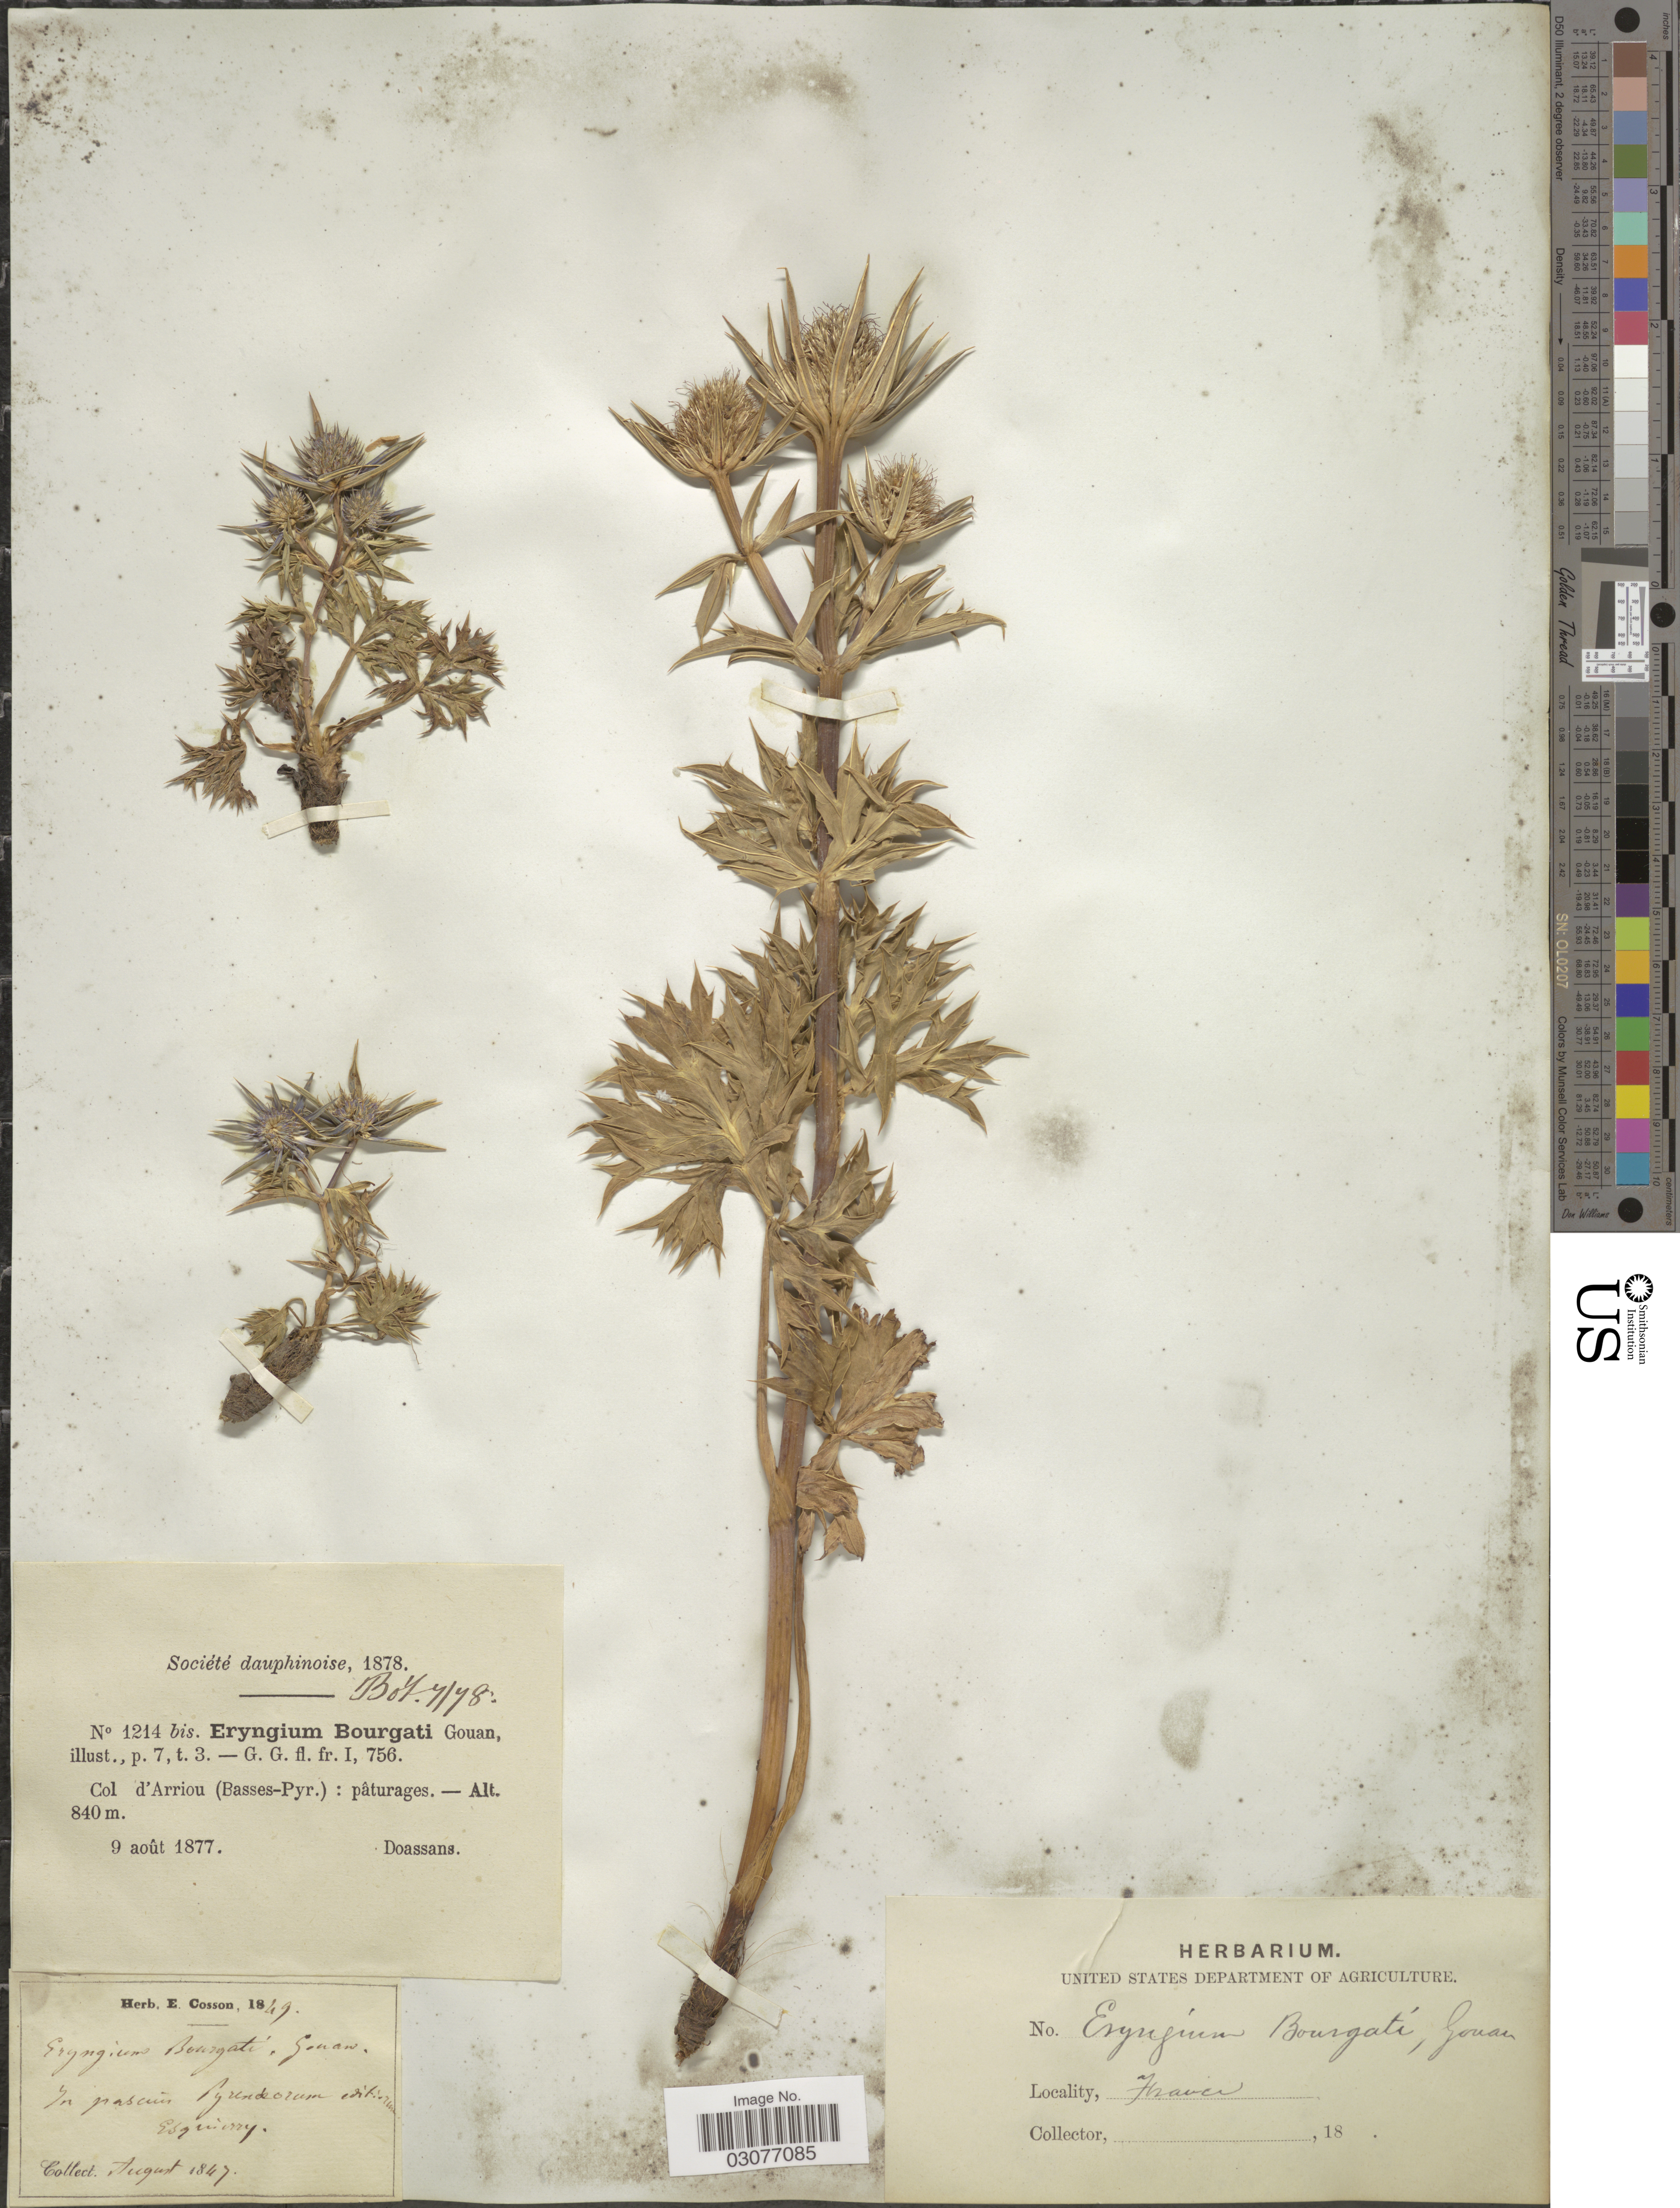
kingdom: Plantae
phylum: Tracheophyta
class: Magnoliopsida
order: Apiales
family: Apiaceae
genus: Eryngium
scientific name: Eryngium bourgatii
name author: Gouan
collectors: Doassans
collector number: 1214 bis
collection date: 1847-08/1877-08-09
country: France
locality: Arriou (Basses-Pyr.). Esquierry.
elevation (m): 840